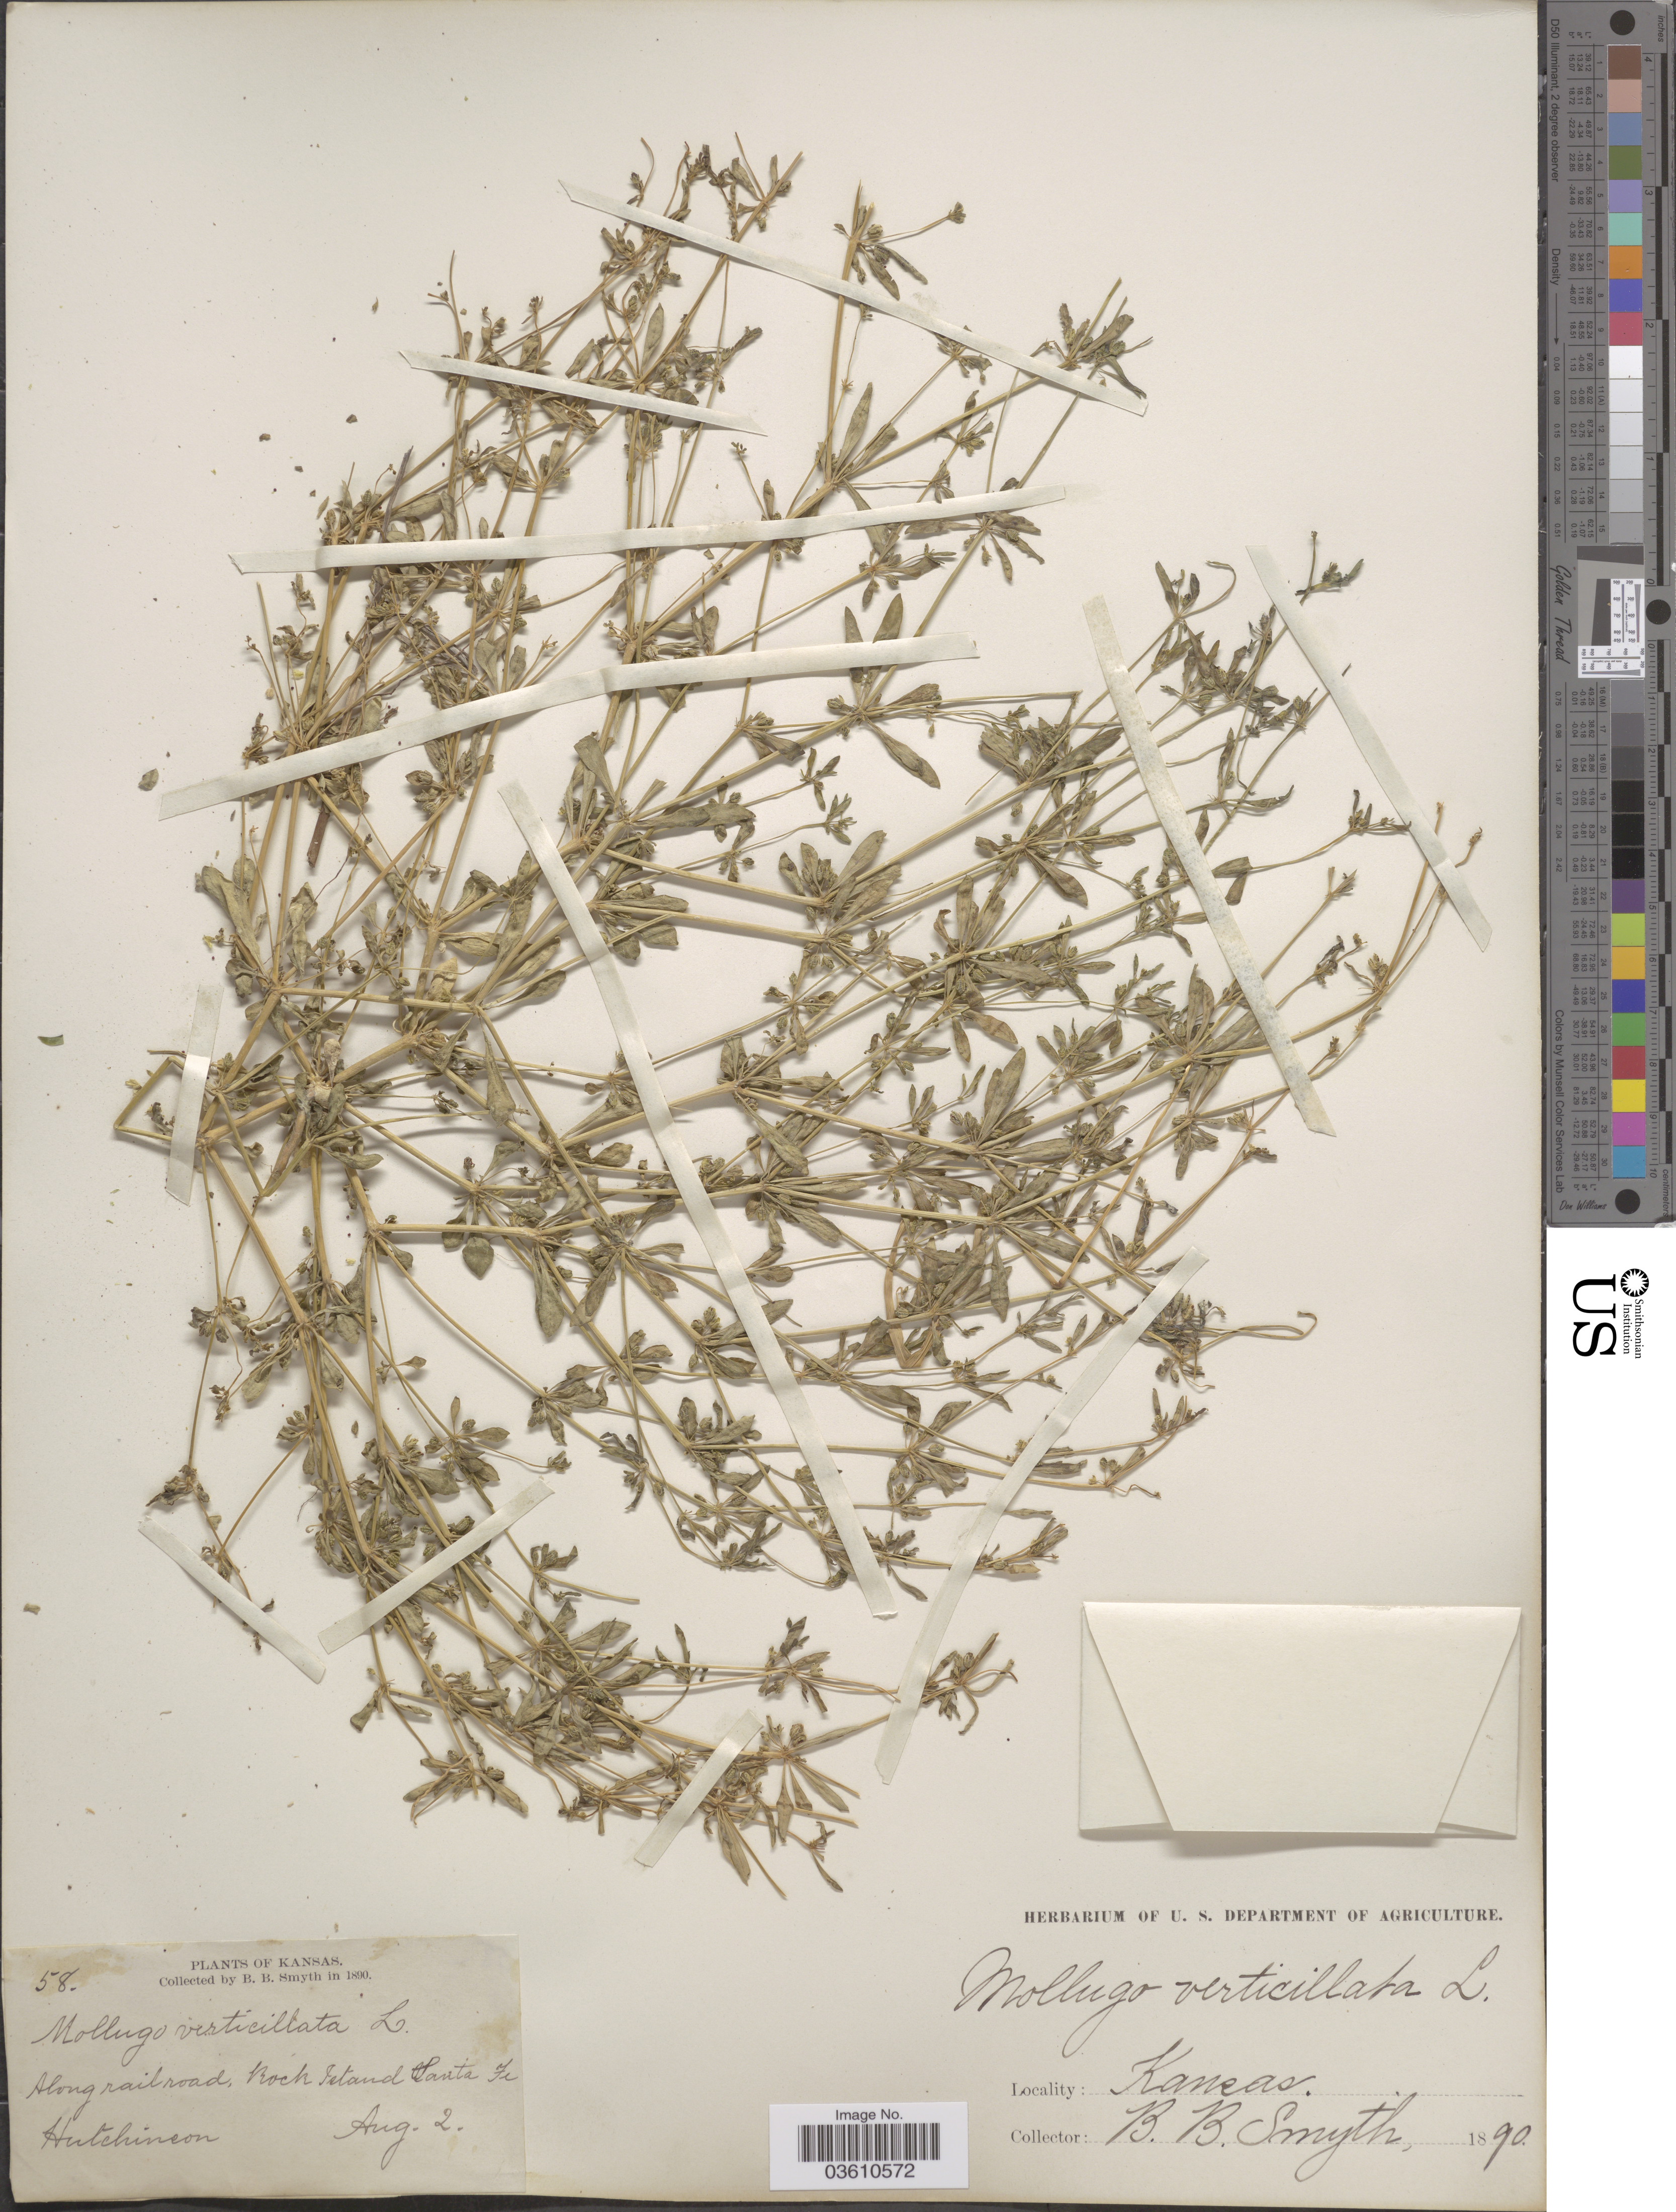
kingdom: Plantae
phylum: Tracheophyta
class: Magnoliopsida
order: Caryophyllales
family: Molluginaceae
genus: Mollugo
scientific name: Mollugo verticillata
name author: L.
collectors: B. Smyth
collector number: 58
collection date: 1890-08-02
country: United States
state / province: Kansas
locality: Along railroad, Rock Island Santa Fe Hutchinson.